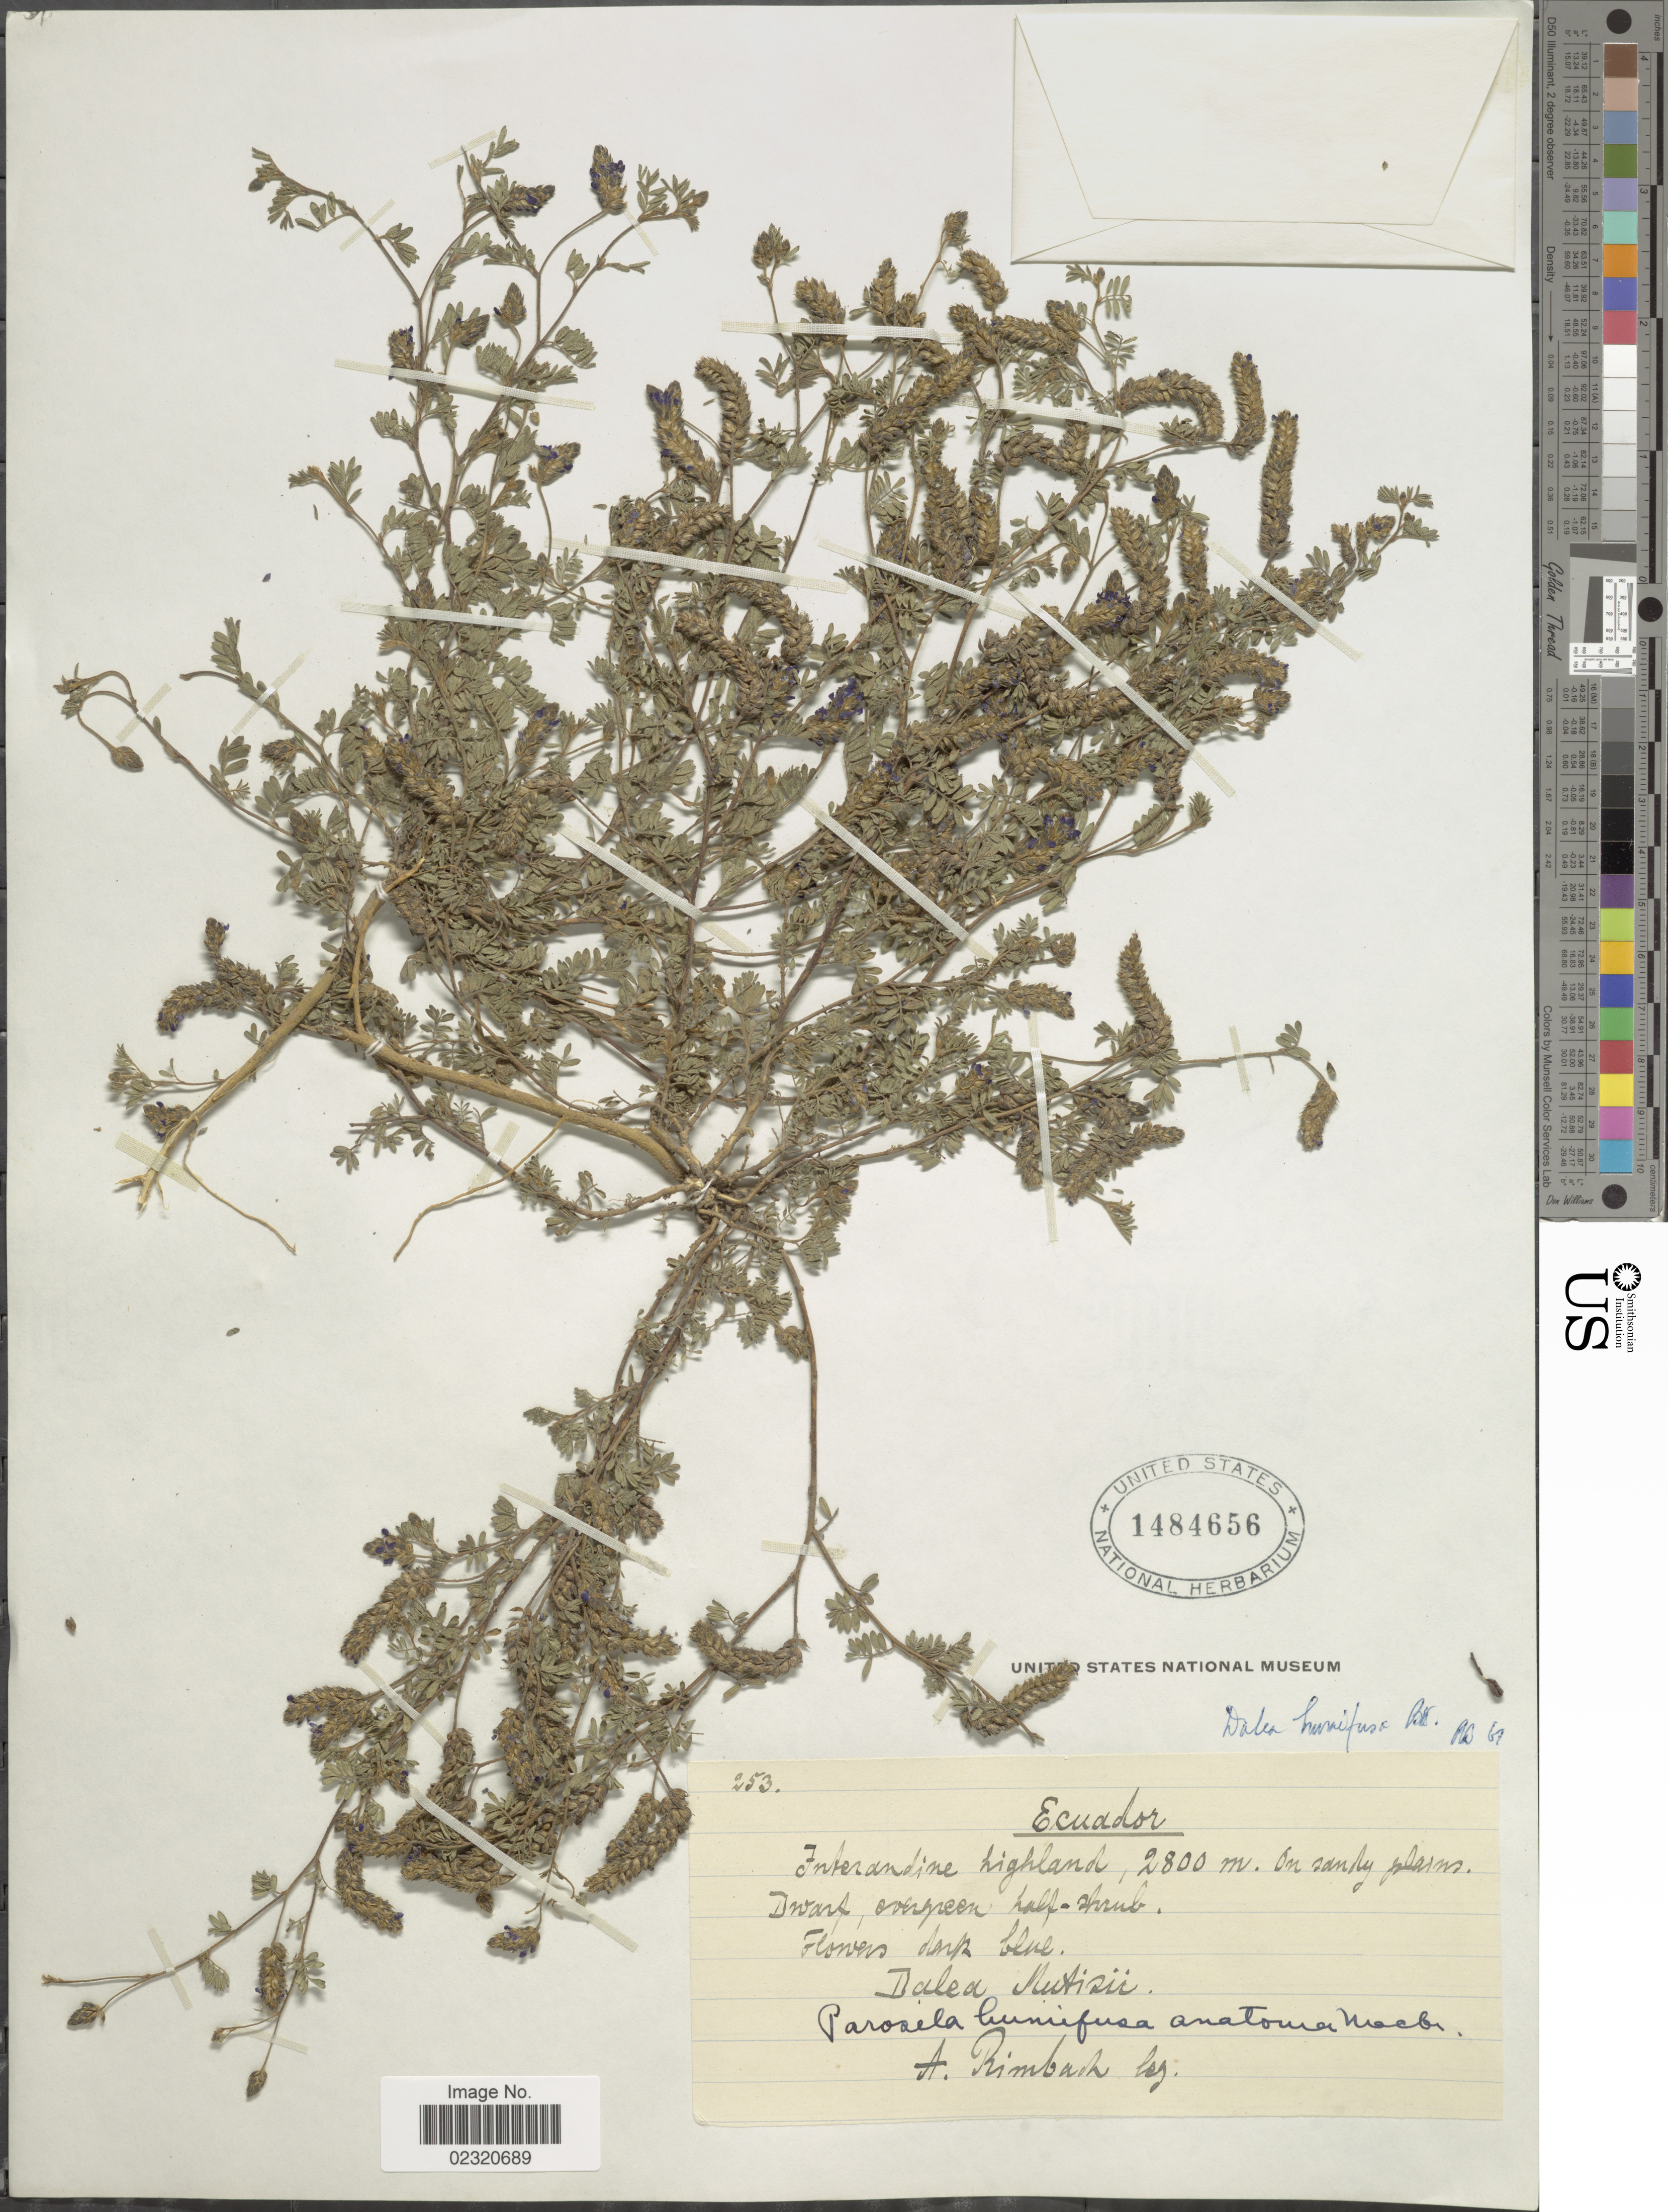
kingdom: Plantae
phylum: Tracheophyta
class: Magnoliopsida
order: Fabales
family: Fabaceae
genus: Dalea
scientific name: Dalea humifusa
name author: Benth.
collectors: A. Rimbach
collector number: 253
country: Ecuador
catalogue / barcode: US 1484656